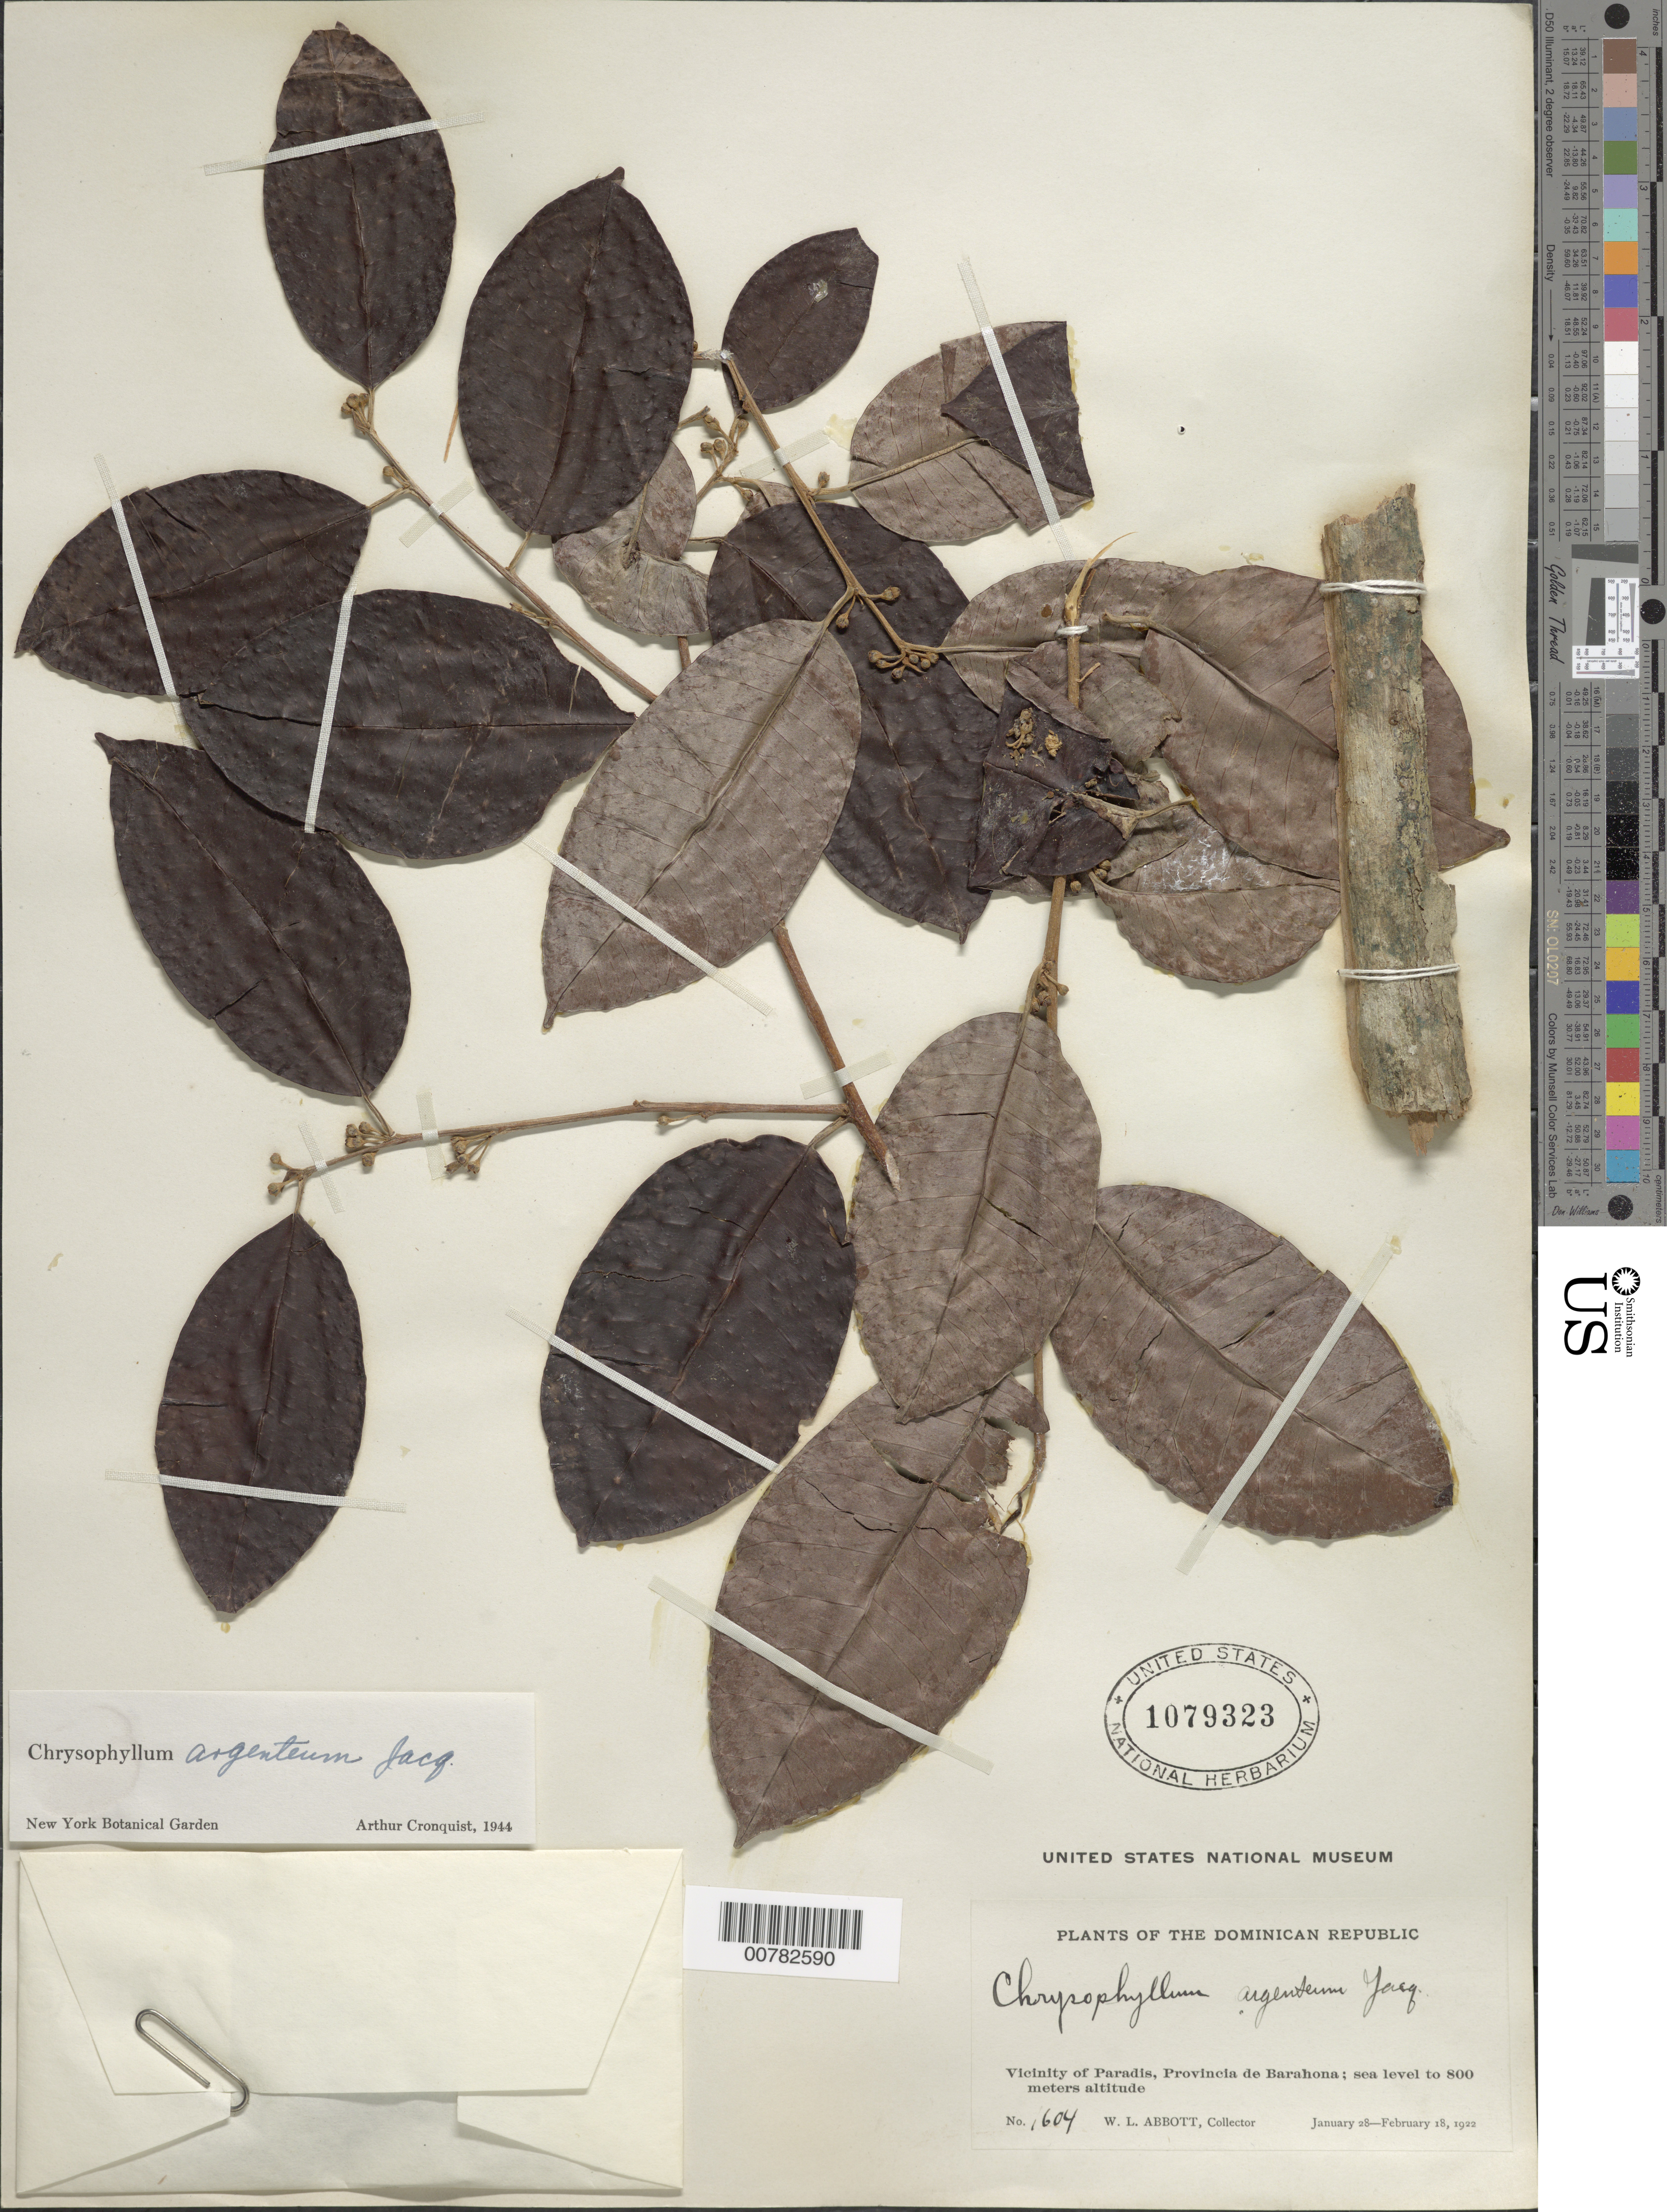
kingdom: Plantae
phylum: Tracheophyta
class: Magnoliopsida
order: Ericales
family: Sapotaceae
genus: Chrysophyllum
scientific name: Chrysophyllum argenteum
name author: Jacq.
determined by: Cronquist, A. J.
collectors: W. L. Abbott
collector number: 1604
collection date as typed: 28 Jan 1922 to 18 Feb 1922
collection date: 1922-01-28/1922-02-18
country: Dominican Republic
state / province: Barahona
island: Hispaniola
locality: Vicinity of Paradis.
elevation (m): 0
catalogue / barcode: US 1079323